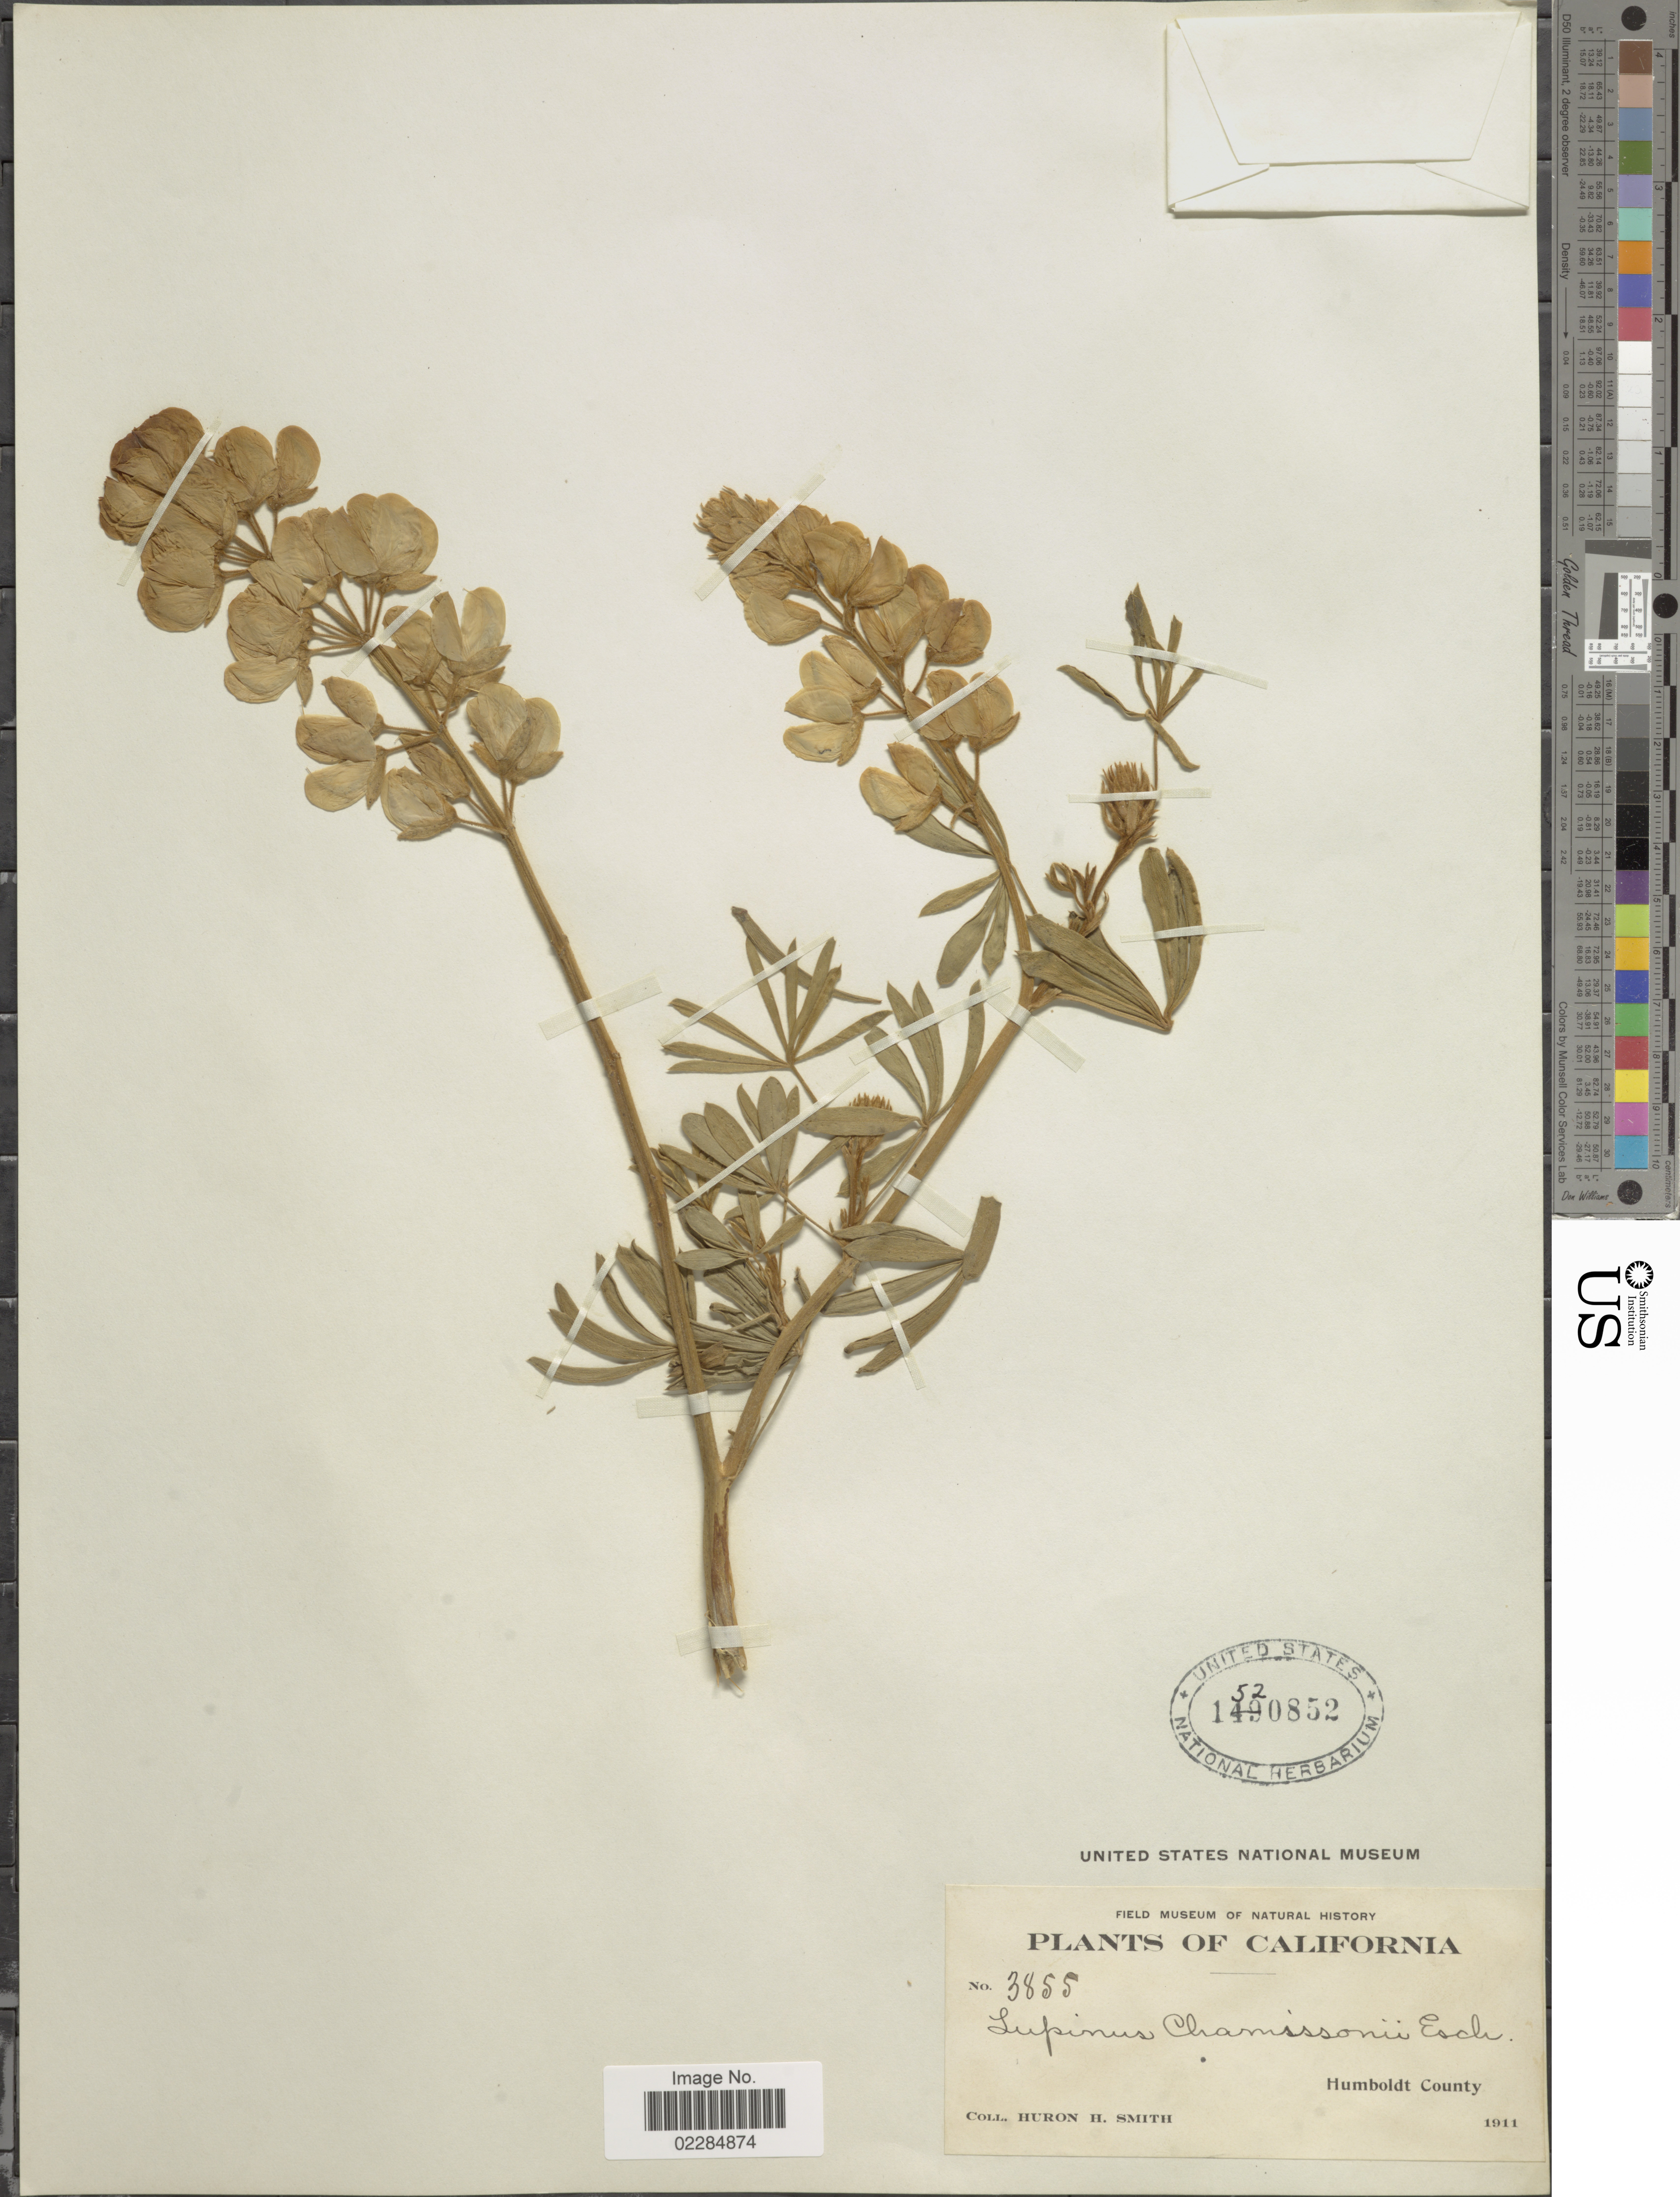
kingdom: Plantae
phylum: Tracheophyta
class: Magnoliopsida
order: Fabales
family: Fabaceae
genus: Lupinus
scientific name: Lupinus chamissonis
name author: Eschsch.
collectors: Huron H. Smith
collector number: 3855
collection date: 1911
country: United States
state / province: California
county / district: Humboldt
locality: Humboldt County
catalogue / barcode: US 1520852